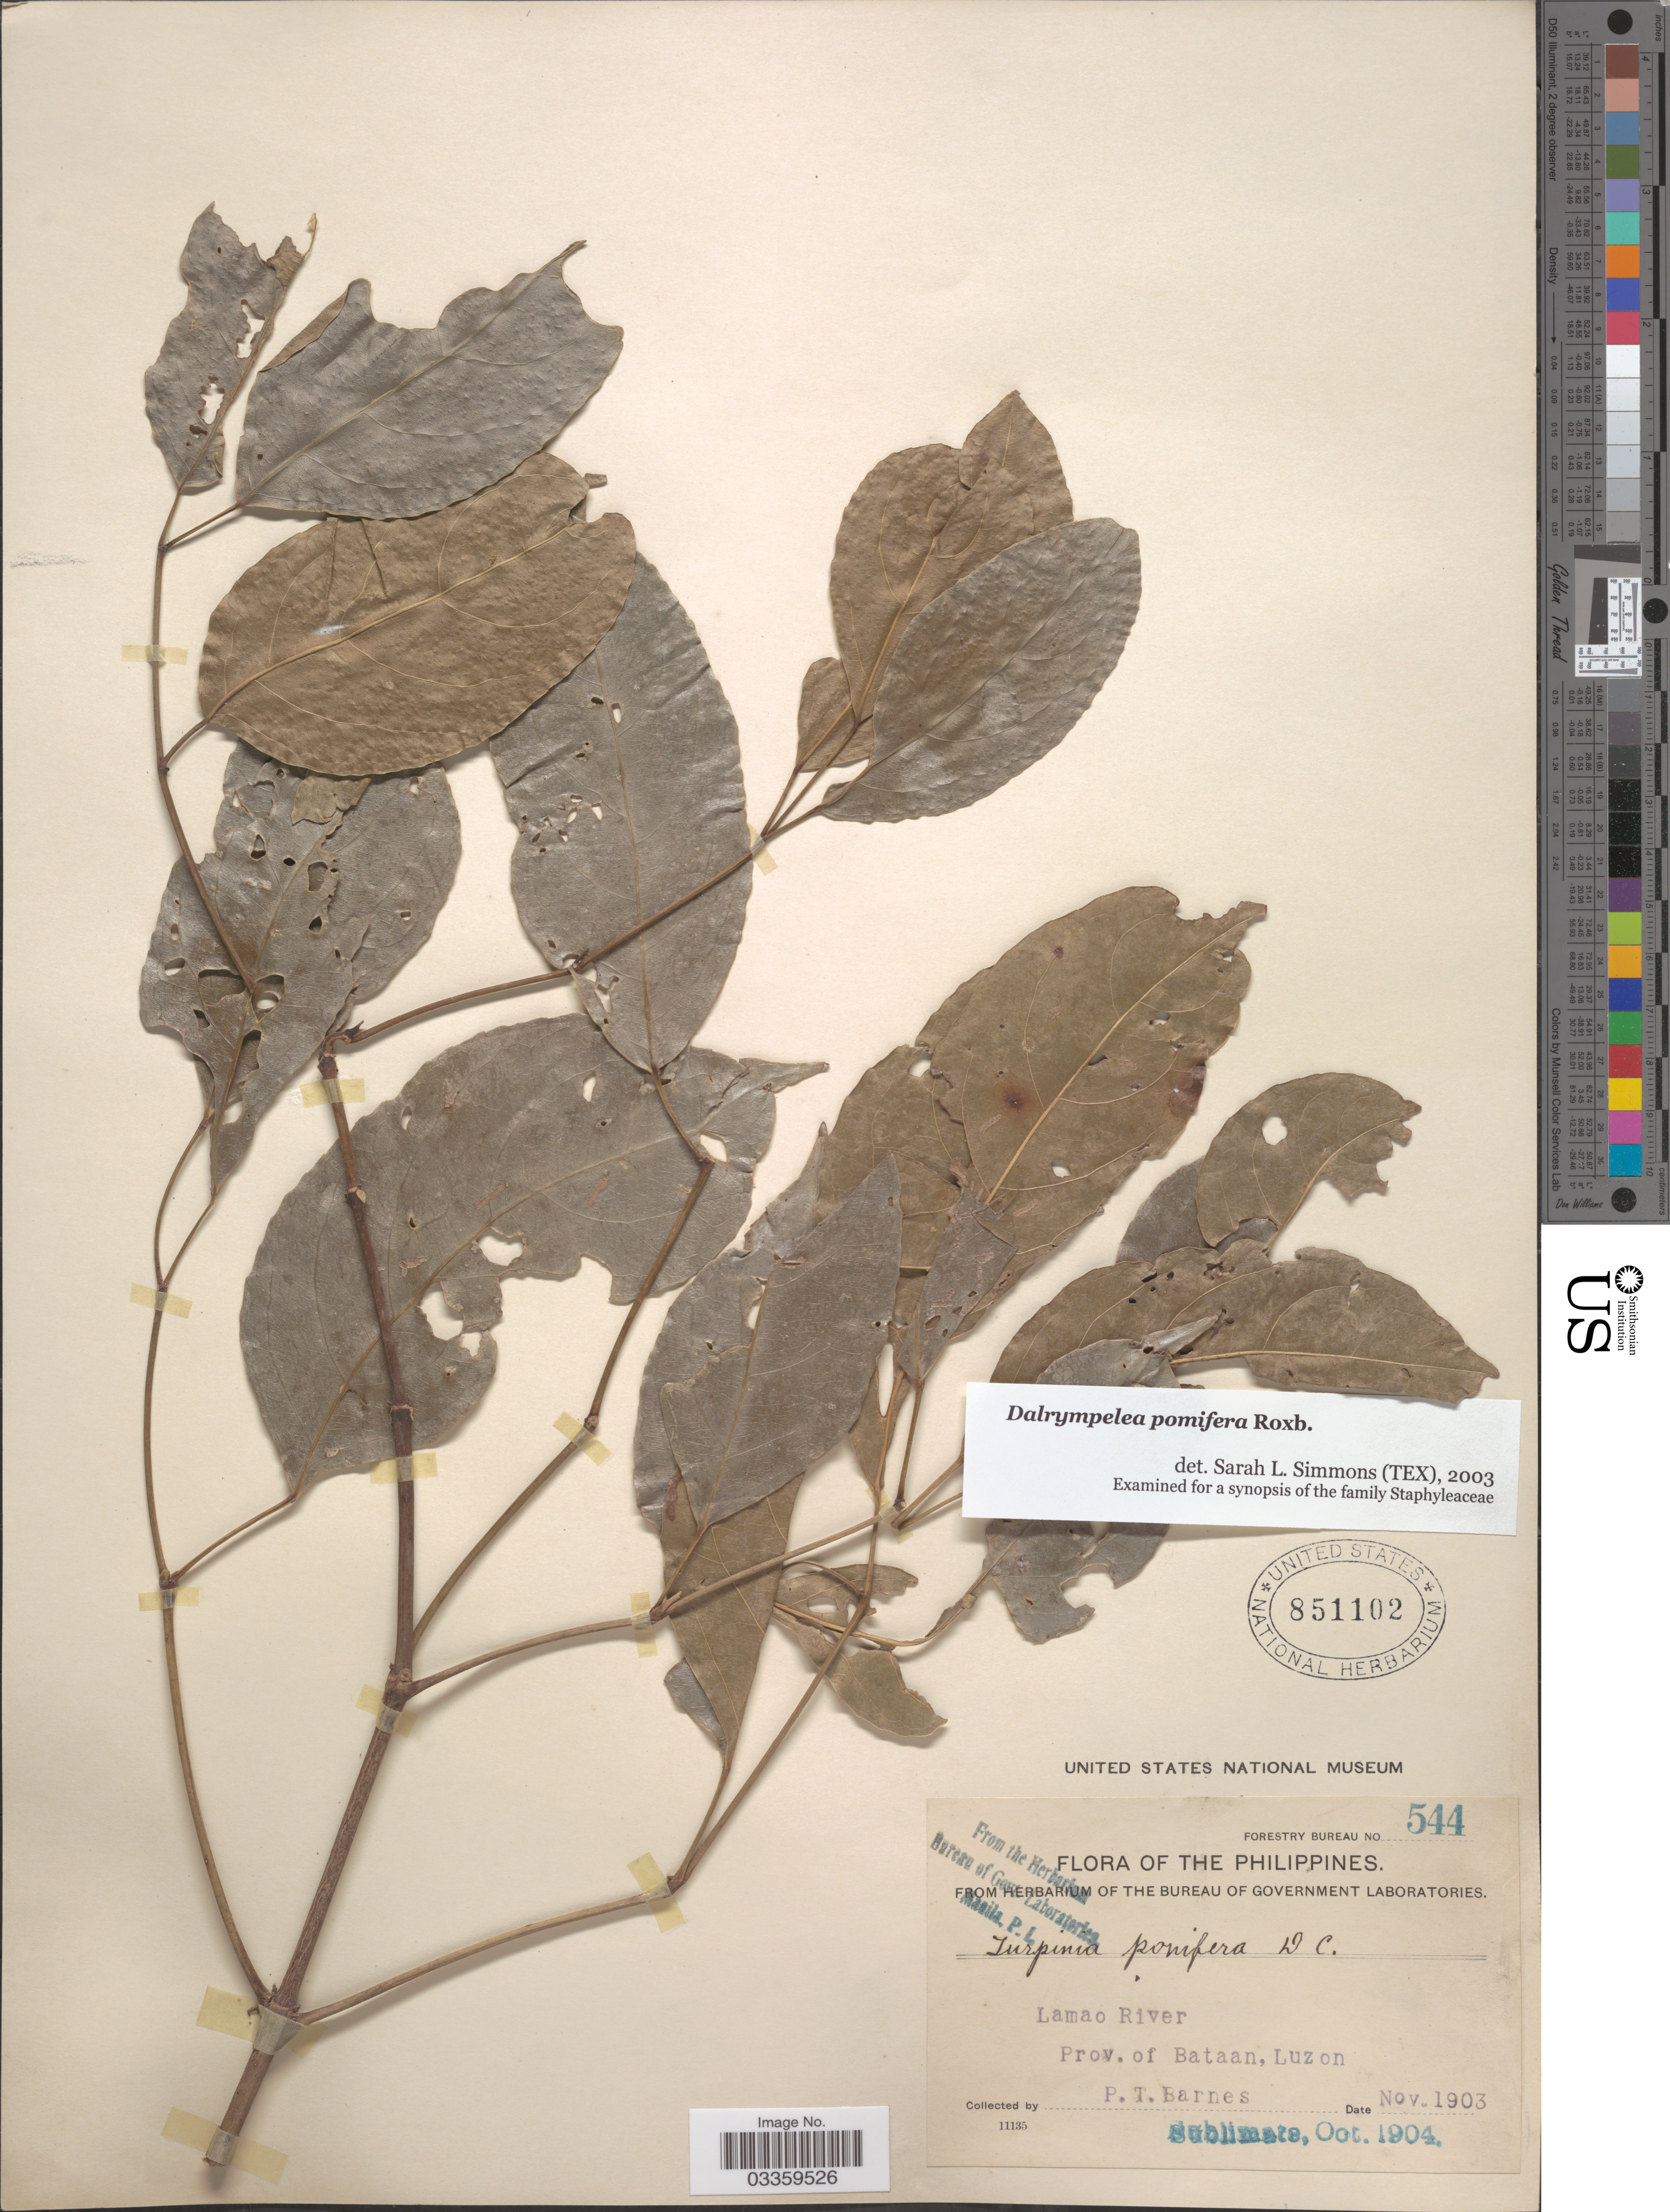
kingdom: Plantae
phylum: Tracheophyta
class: Magnoliopsida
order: Crossosomatales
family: Staphyleaceae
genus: Dalrympelea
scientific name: Dalrympelea pomifera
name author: Roxb.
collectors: P. Barnes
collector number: Forestry Bureau 544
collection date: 1903-11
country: Philippines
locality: Lamao River. Prov. of Bataan, Luzon.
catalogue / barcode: US 851102